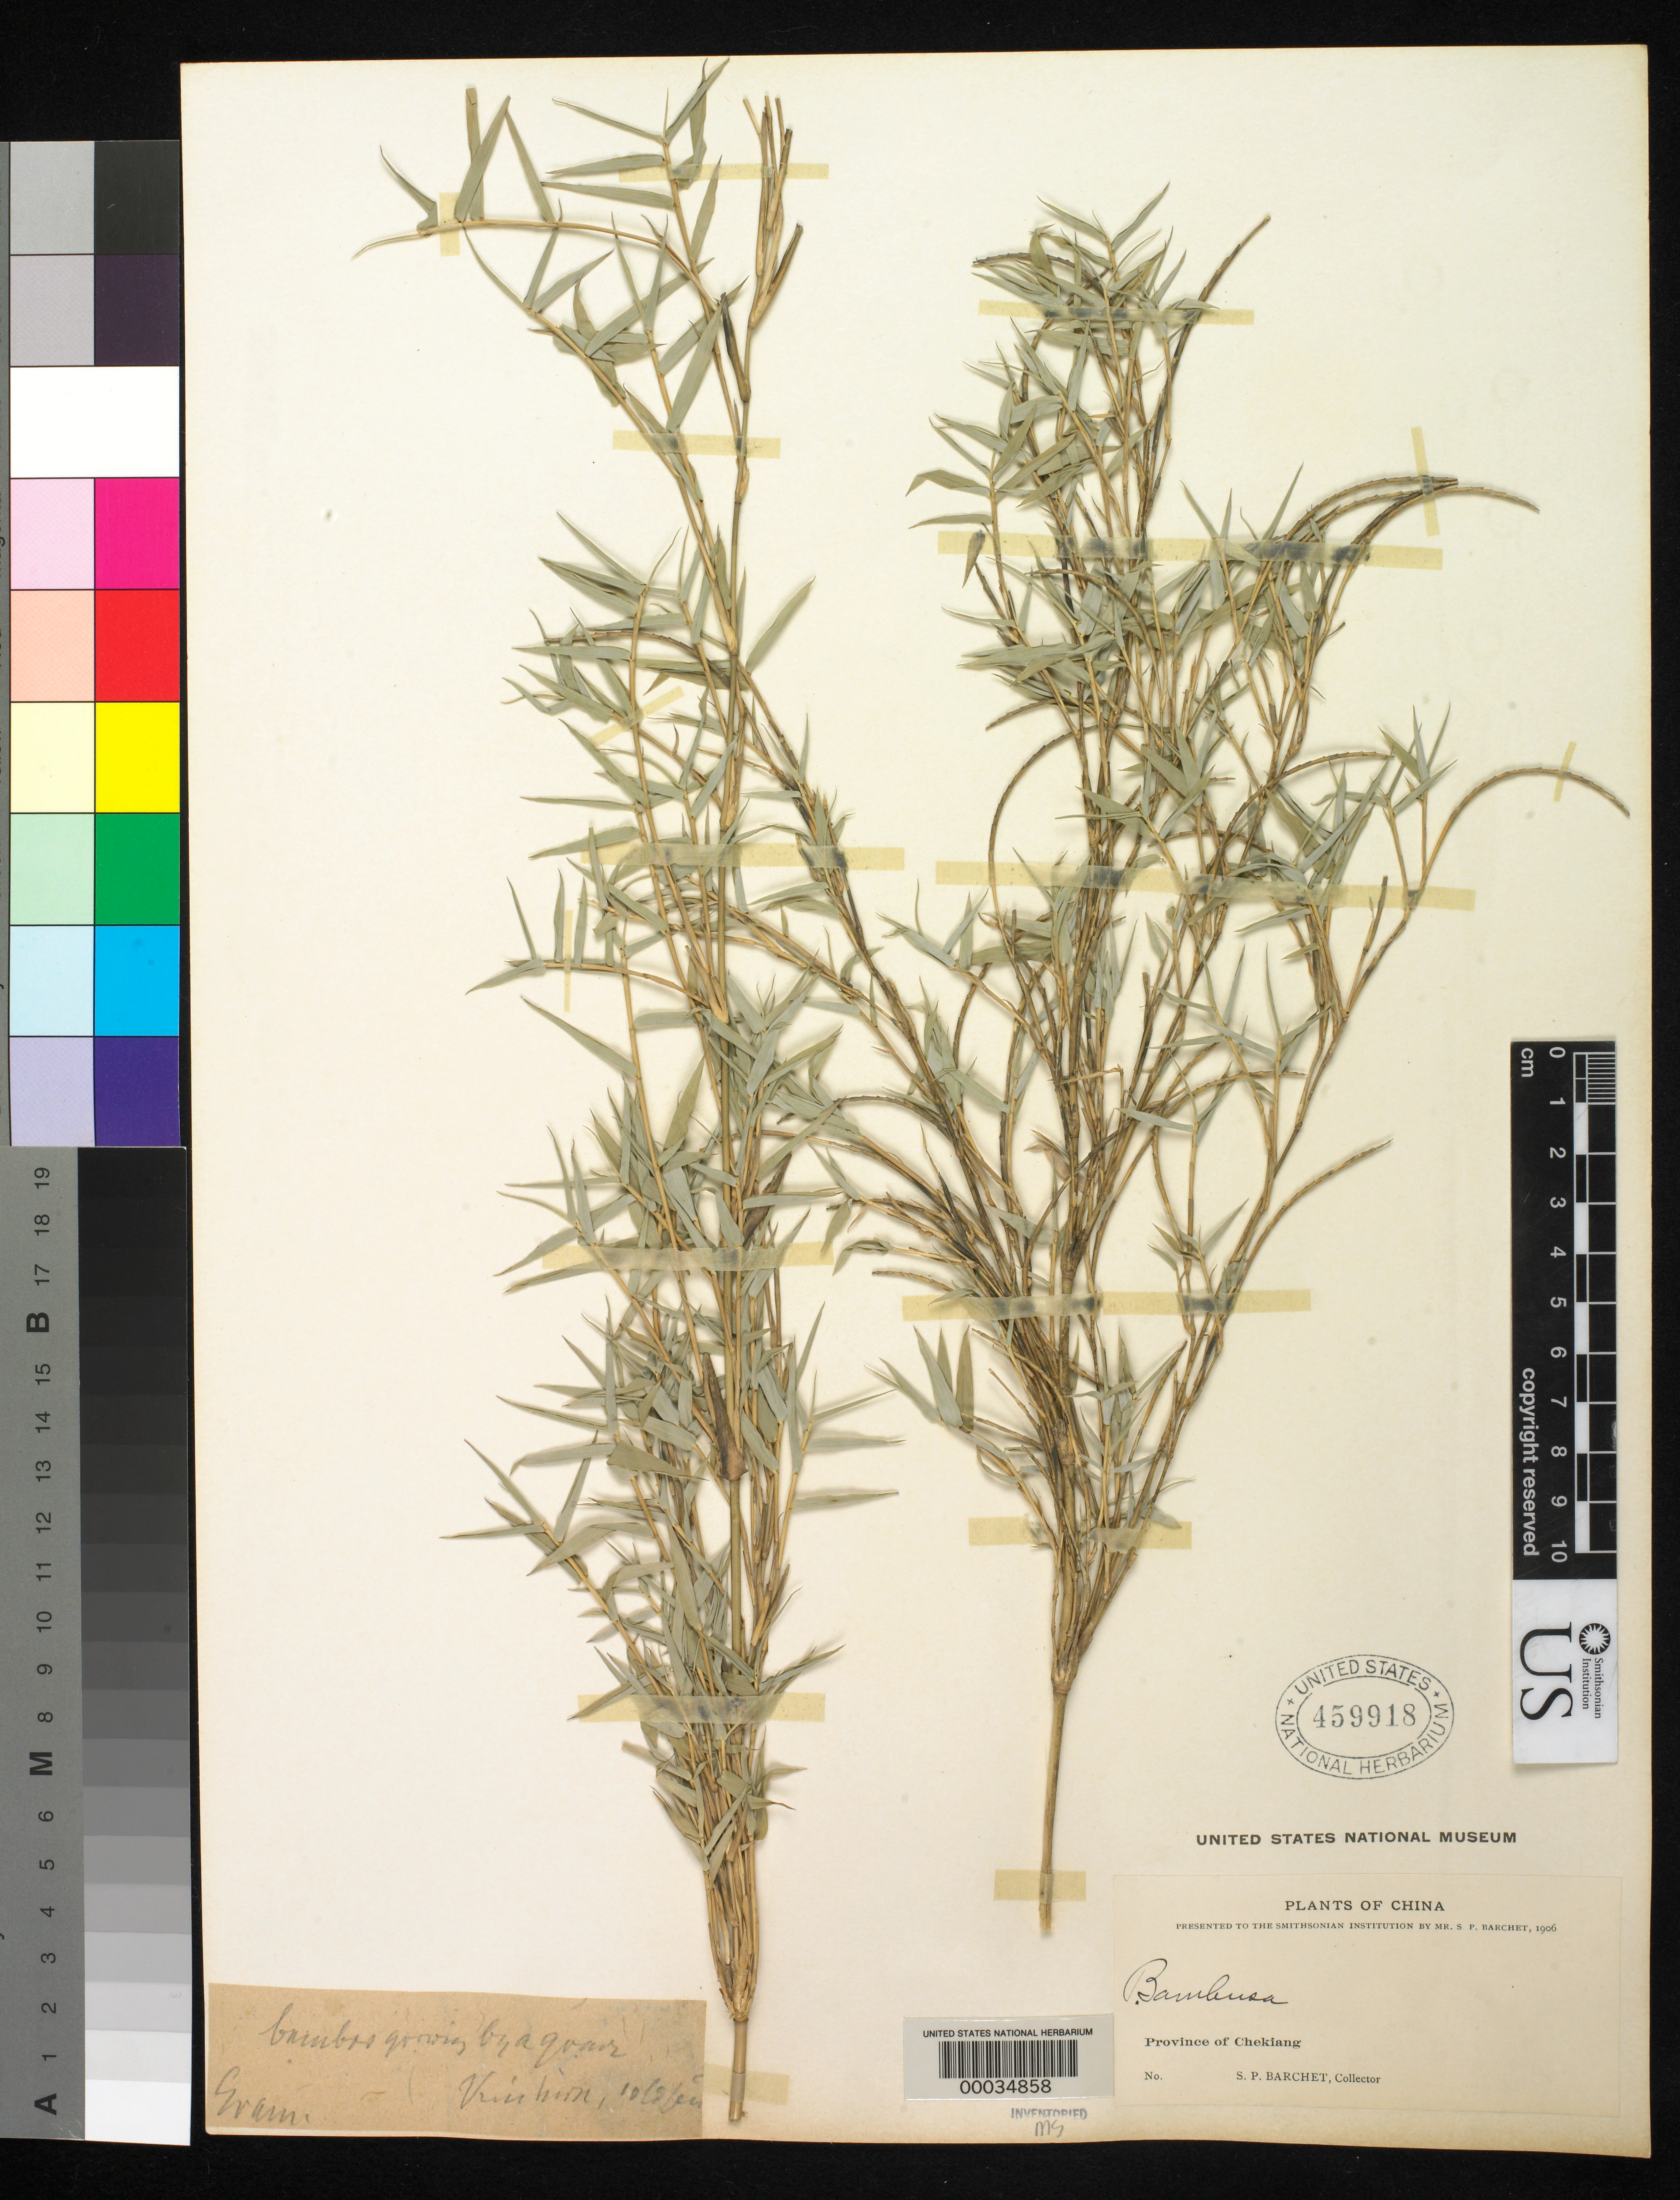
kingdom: Plantae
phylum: Tracheophyta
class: Liliopsida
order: Poales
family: Poaceae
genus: Bambusa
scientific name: Bambusa multiplex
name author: (Lour.) Raeusch. ex Schult. & Schult. f.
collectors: S. P. Barchet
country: China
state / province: Zhejiang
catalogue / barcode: US 459918